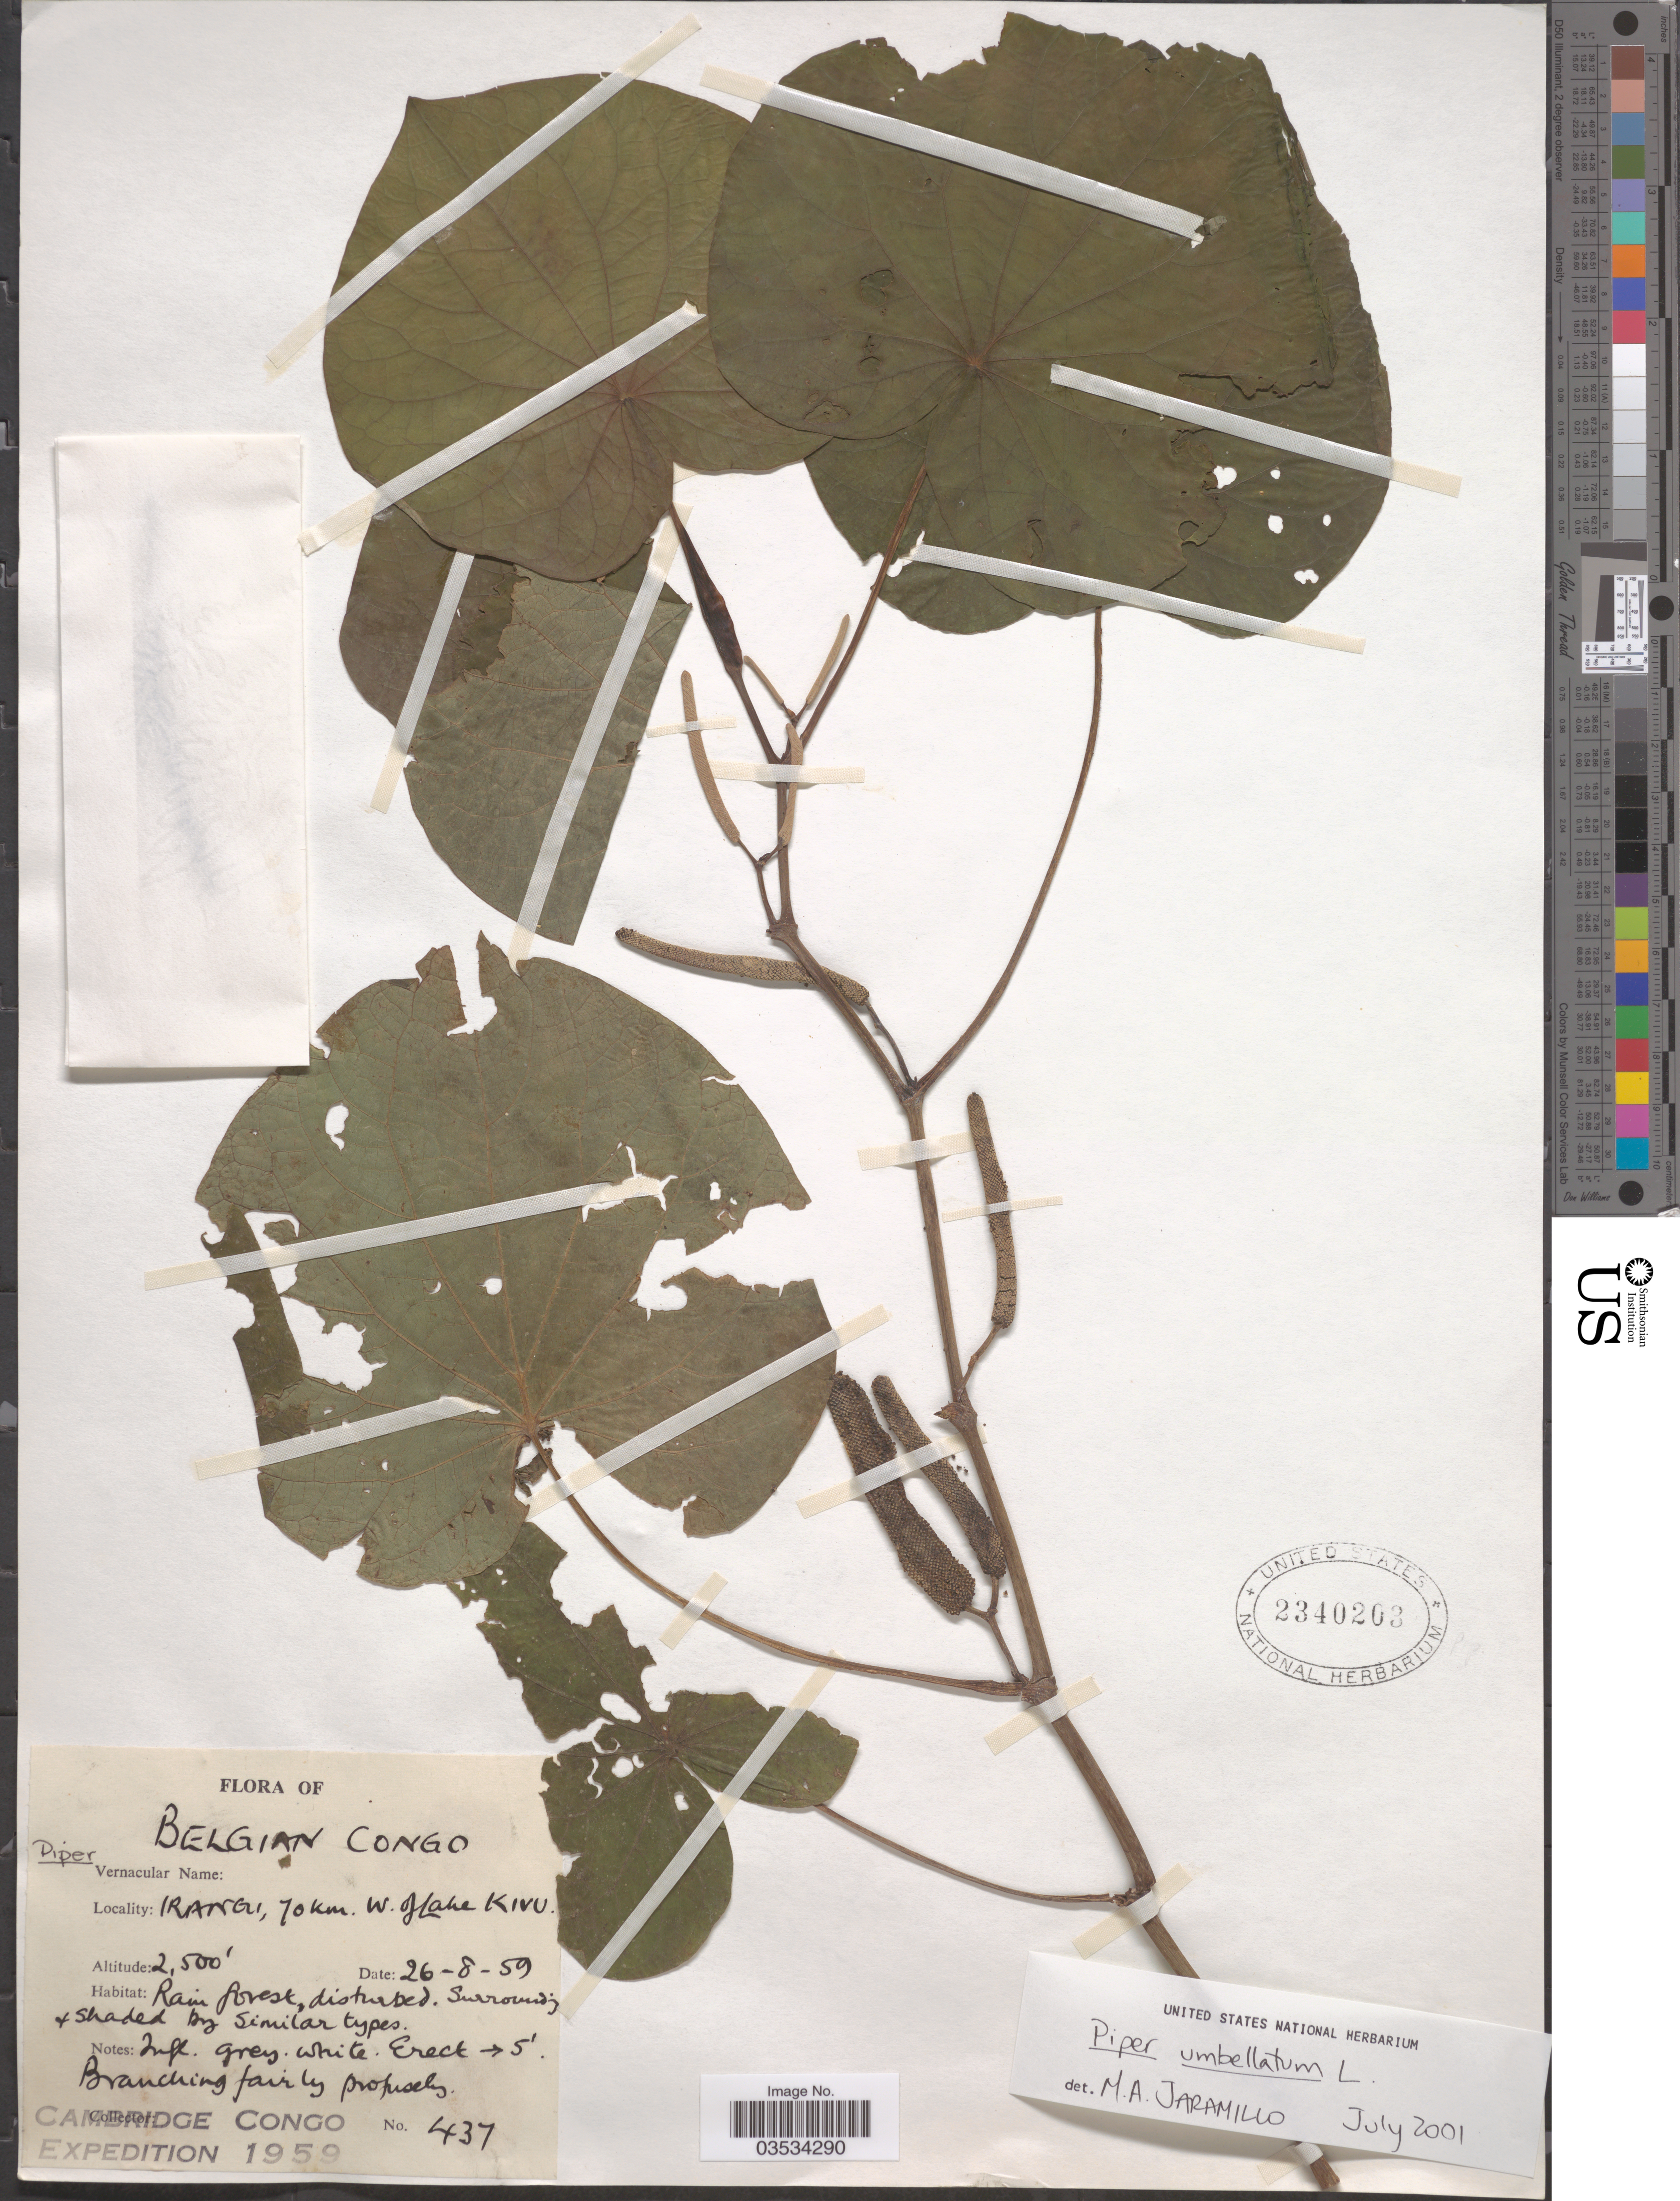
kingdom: Plantae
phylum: Tracheophyta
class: Magnoliopsida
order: Piperales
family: Piperaceae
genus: Piper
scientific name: Piper umbellatum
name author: L.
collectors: Cambridge Congo Expedition 1959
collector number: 437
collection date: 1959-08-26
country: Congo, Democratic Republic of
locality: Belgian Congo. Irangi, 70 Km. W. of Lake Kivu.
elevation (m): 762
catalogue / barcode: US 2340203